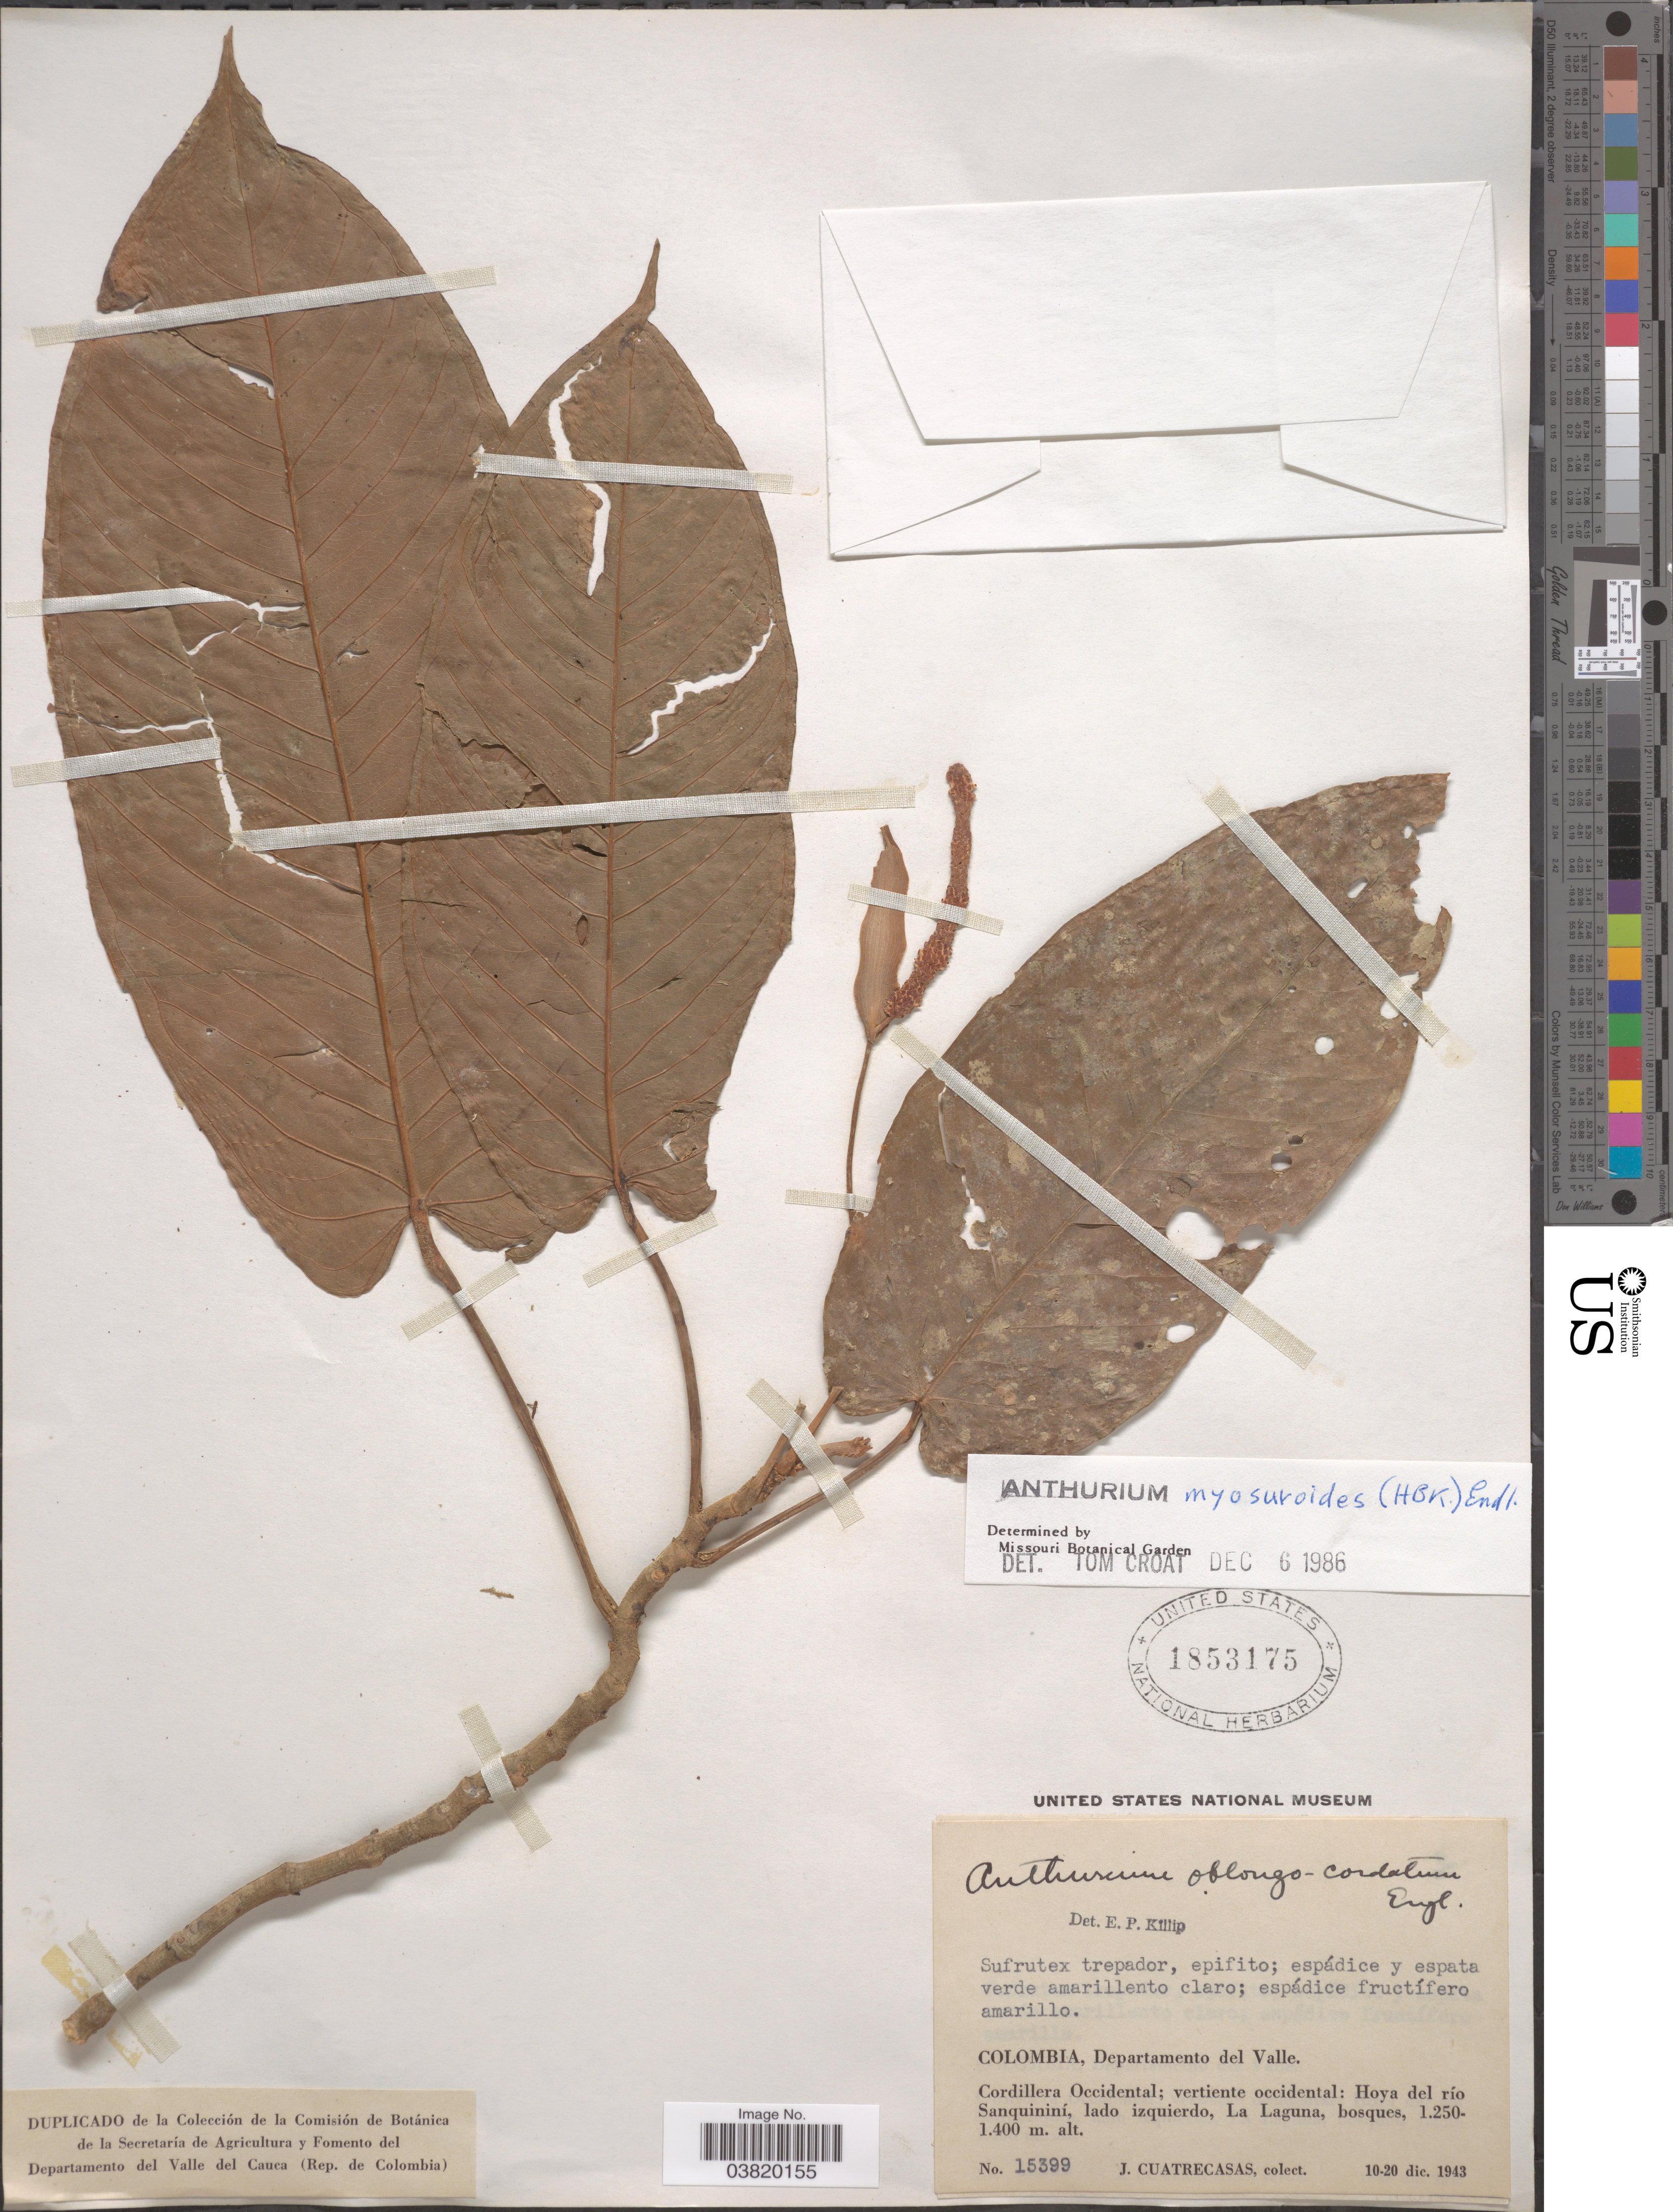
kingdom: Plantae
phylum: Tracheophyta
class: Liliopsida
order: Alismatales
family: Araceae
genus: Anthurium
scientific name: Anthurium myosuroides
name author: (Kunth) Endl.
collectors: J. Cuatrecasas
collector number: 15399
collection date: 1943-12-10/1943-12-20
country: Colombia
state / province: Valle del Cauca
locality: Departamento del Valle. Cordillera Occidental; vertiente occidental: Hoya del río Sanquininí, lado izquierdo, La Laguna.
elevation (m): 1250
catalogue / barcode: US 1853175